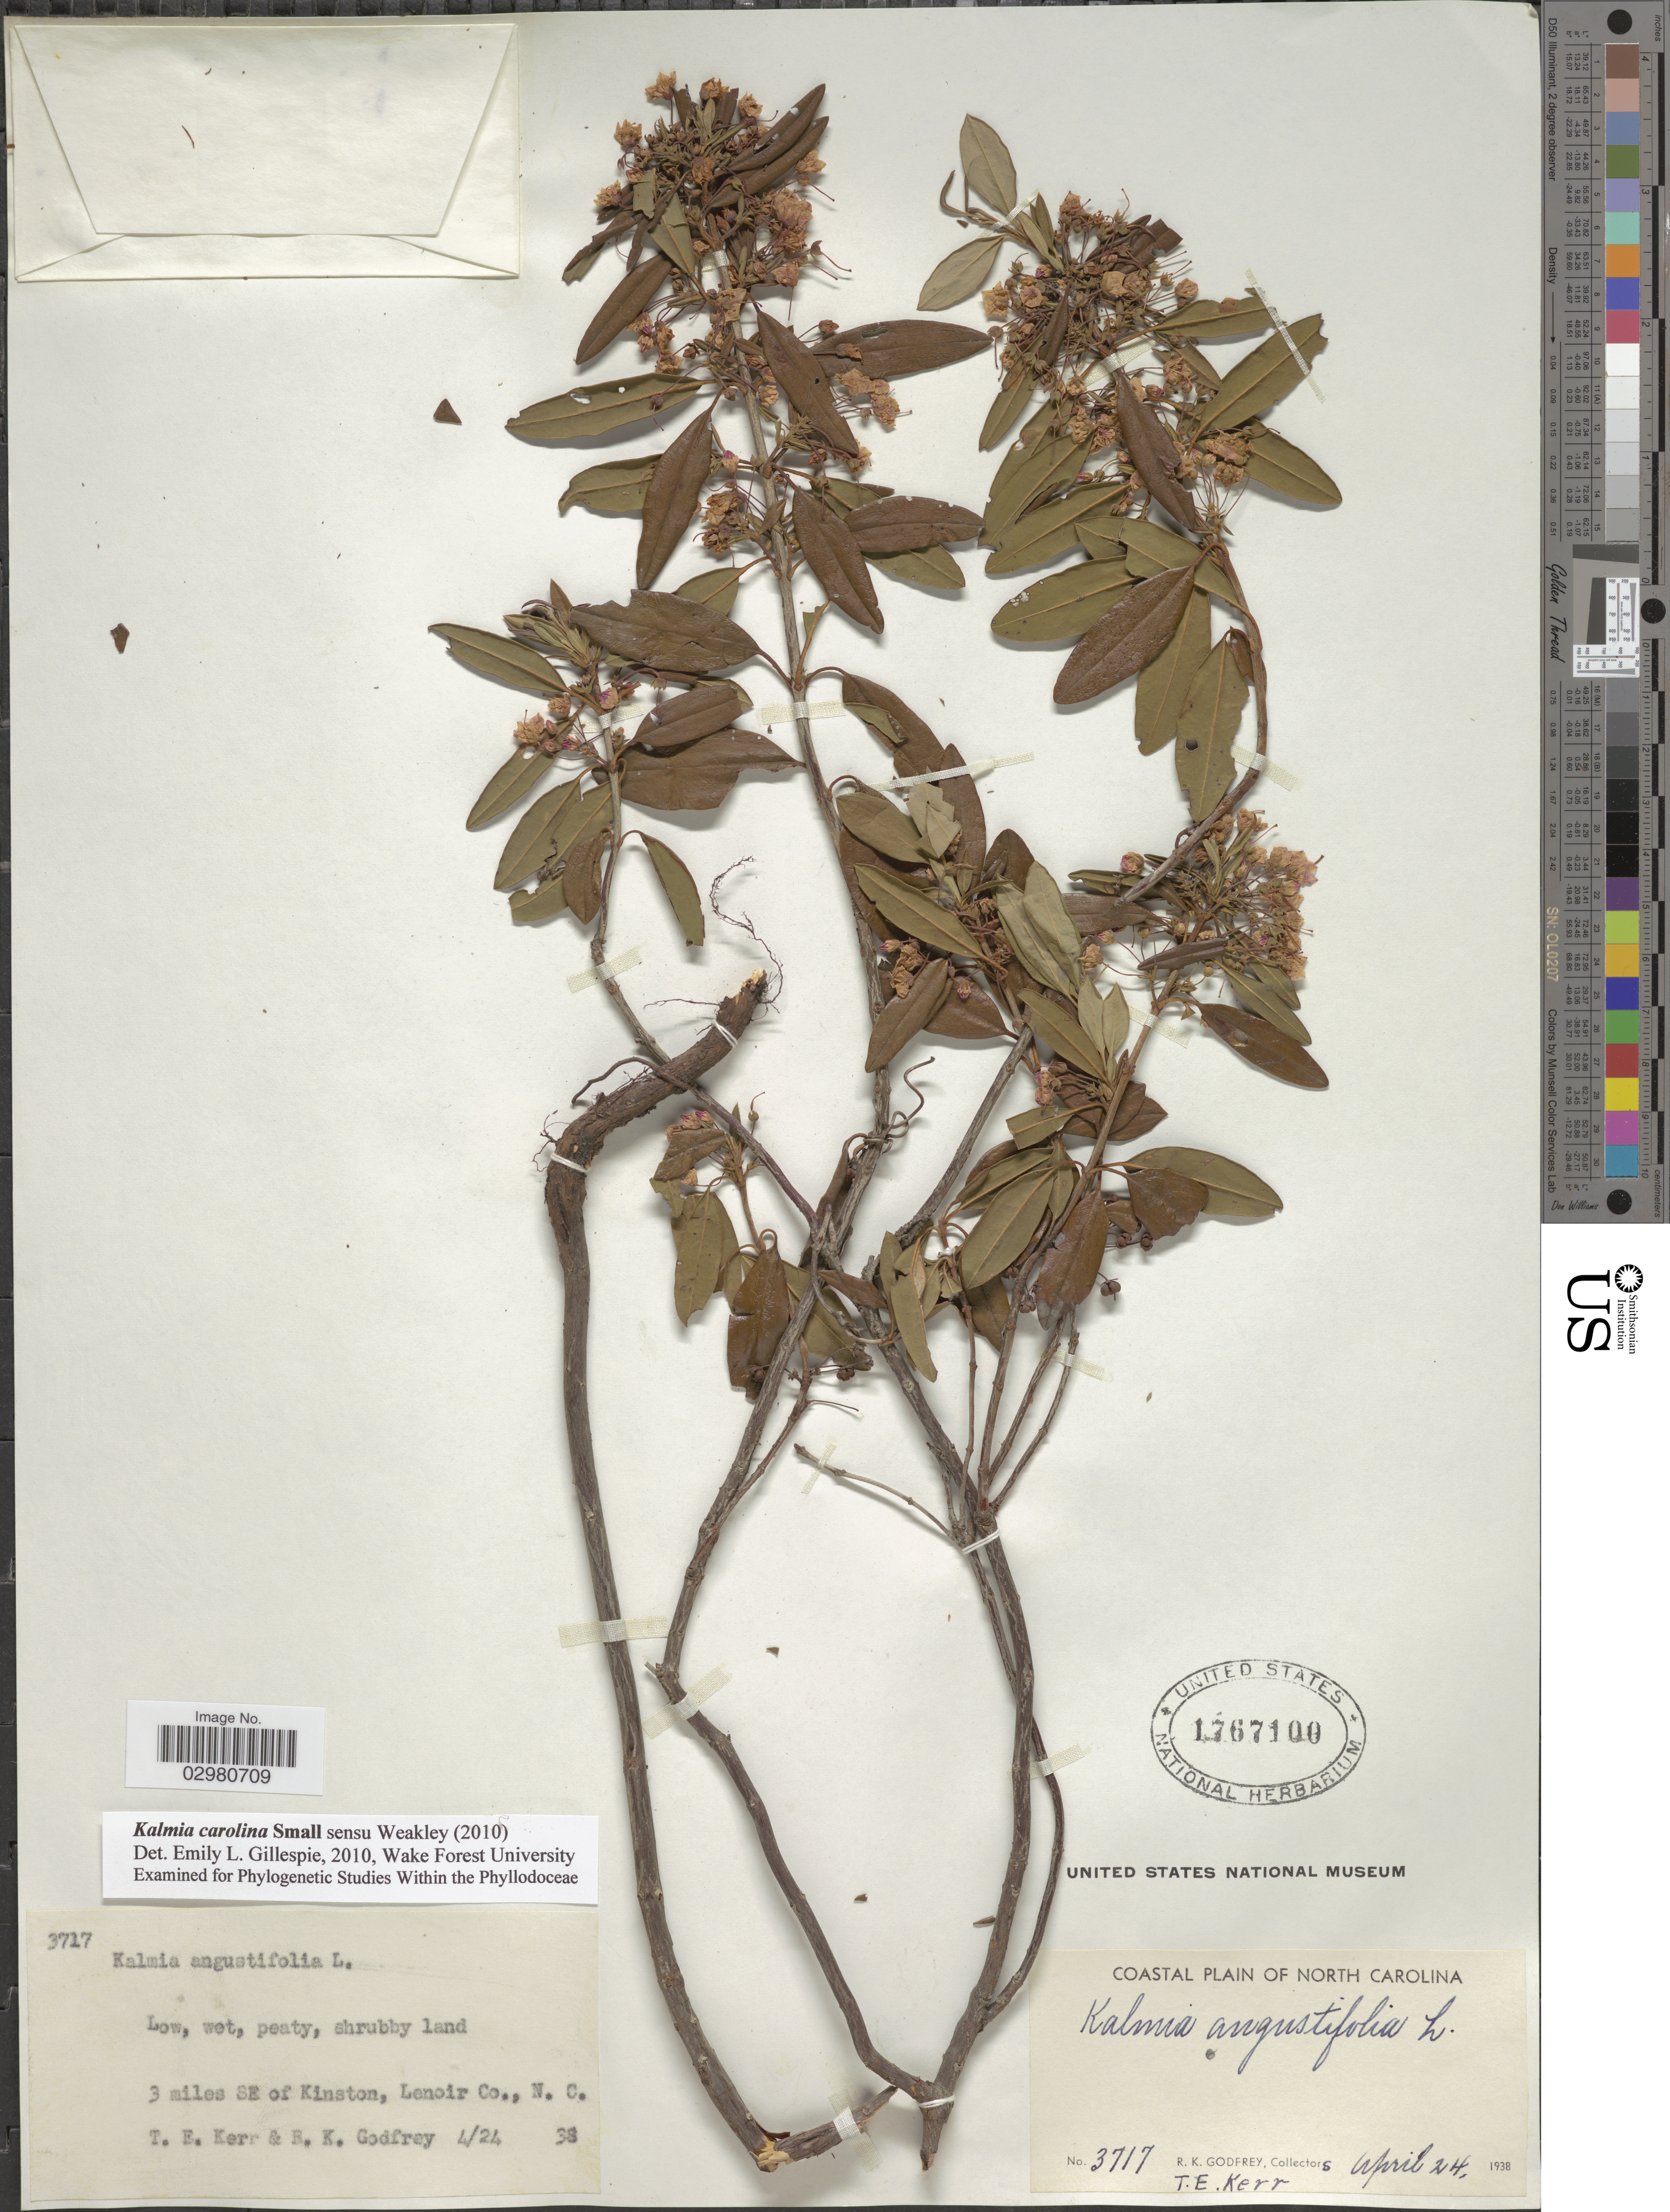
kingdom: Plantae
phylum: Tracheophyta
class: Magnoliopsida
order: Ericales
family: Ericaceae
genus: Kalmia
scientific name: Kalmia carolina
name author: Small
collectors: R. K. Godfrey & T. E. Kerr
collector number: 3717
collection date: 1938-04-24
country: United States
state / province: North Carolina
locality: Coastal plain of North Carolina. 3 miles SE of Kinston, Lenoir Co.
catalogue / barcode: US 1767100